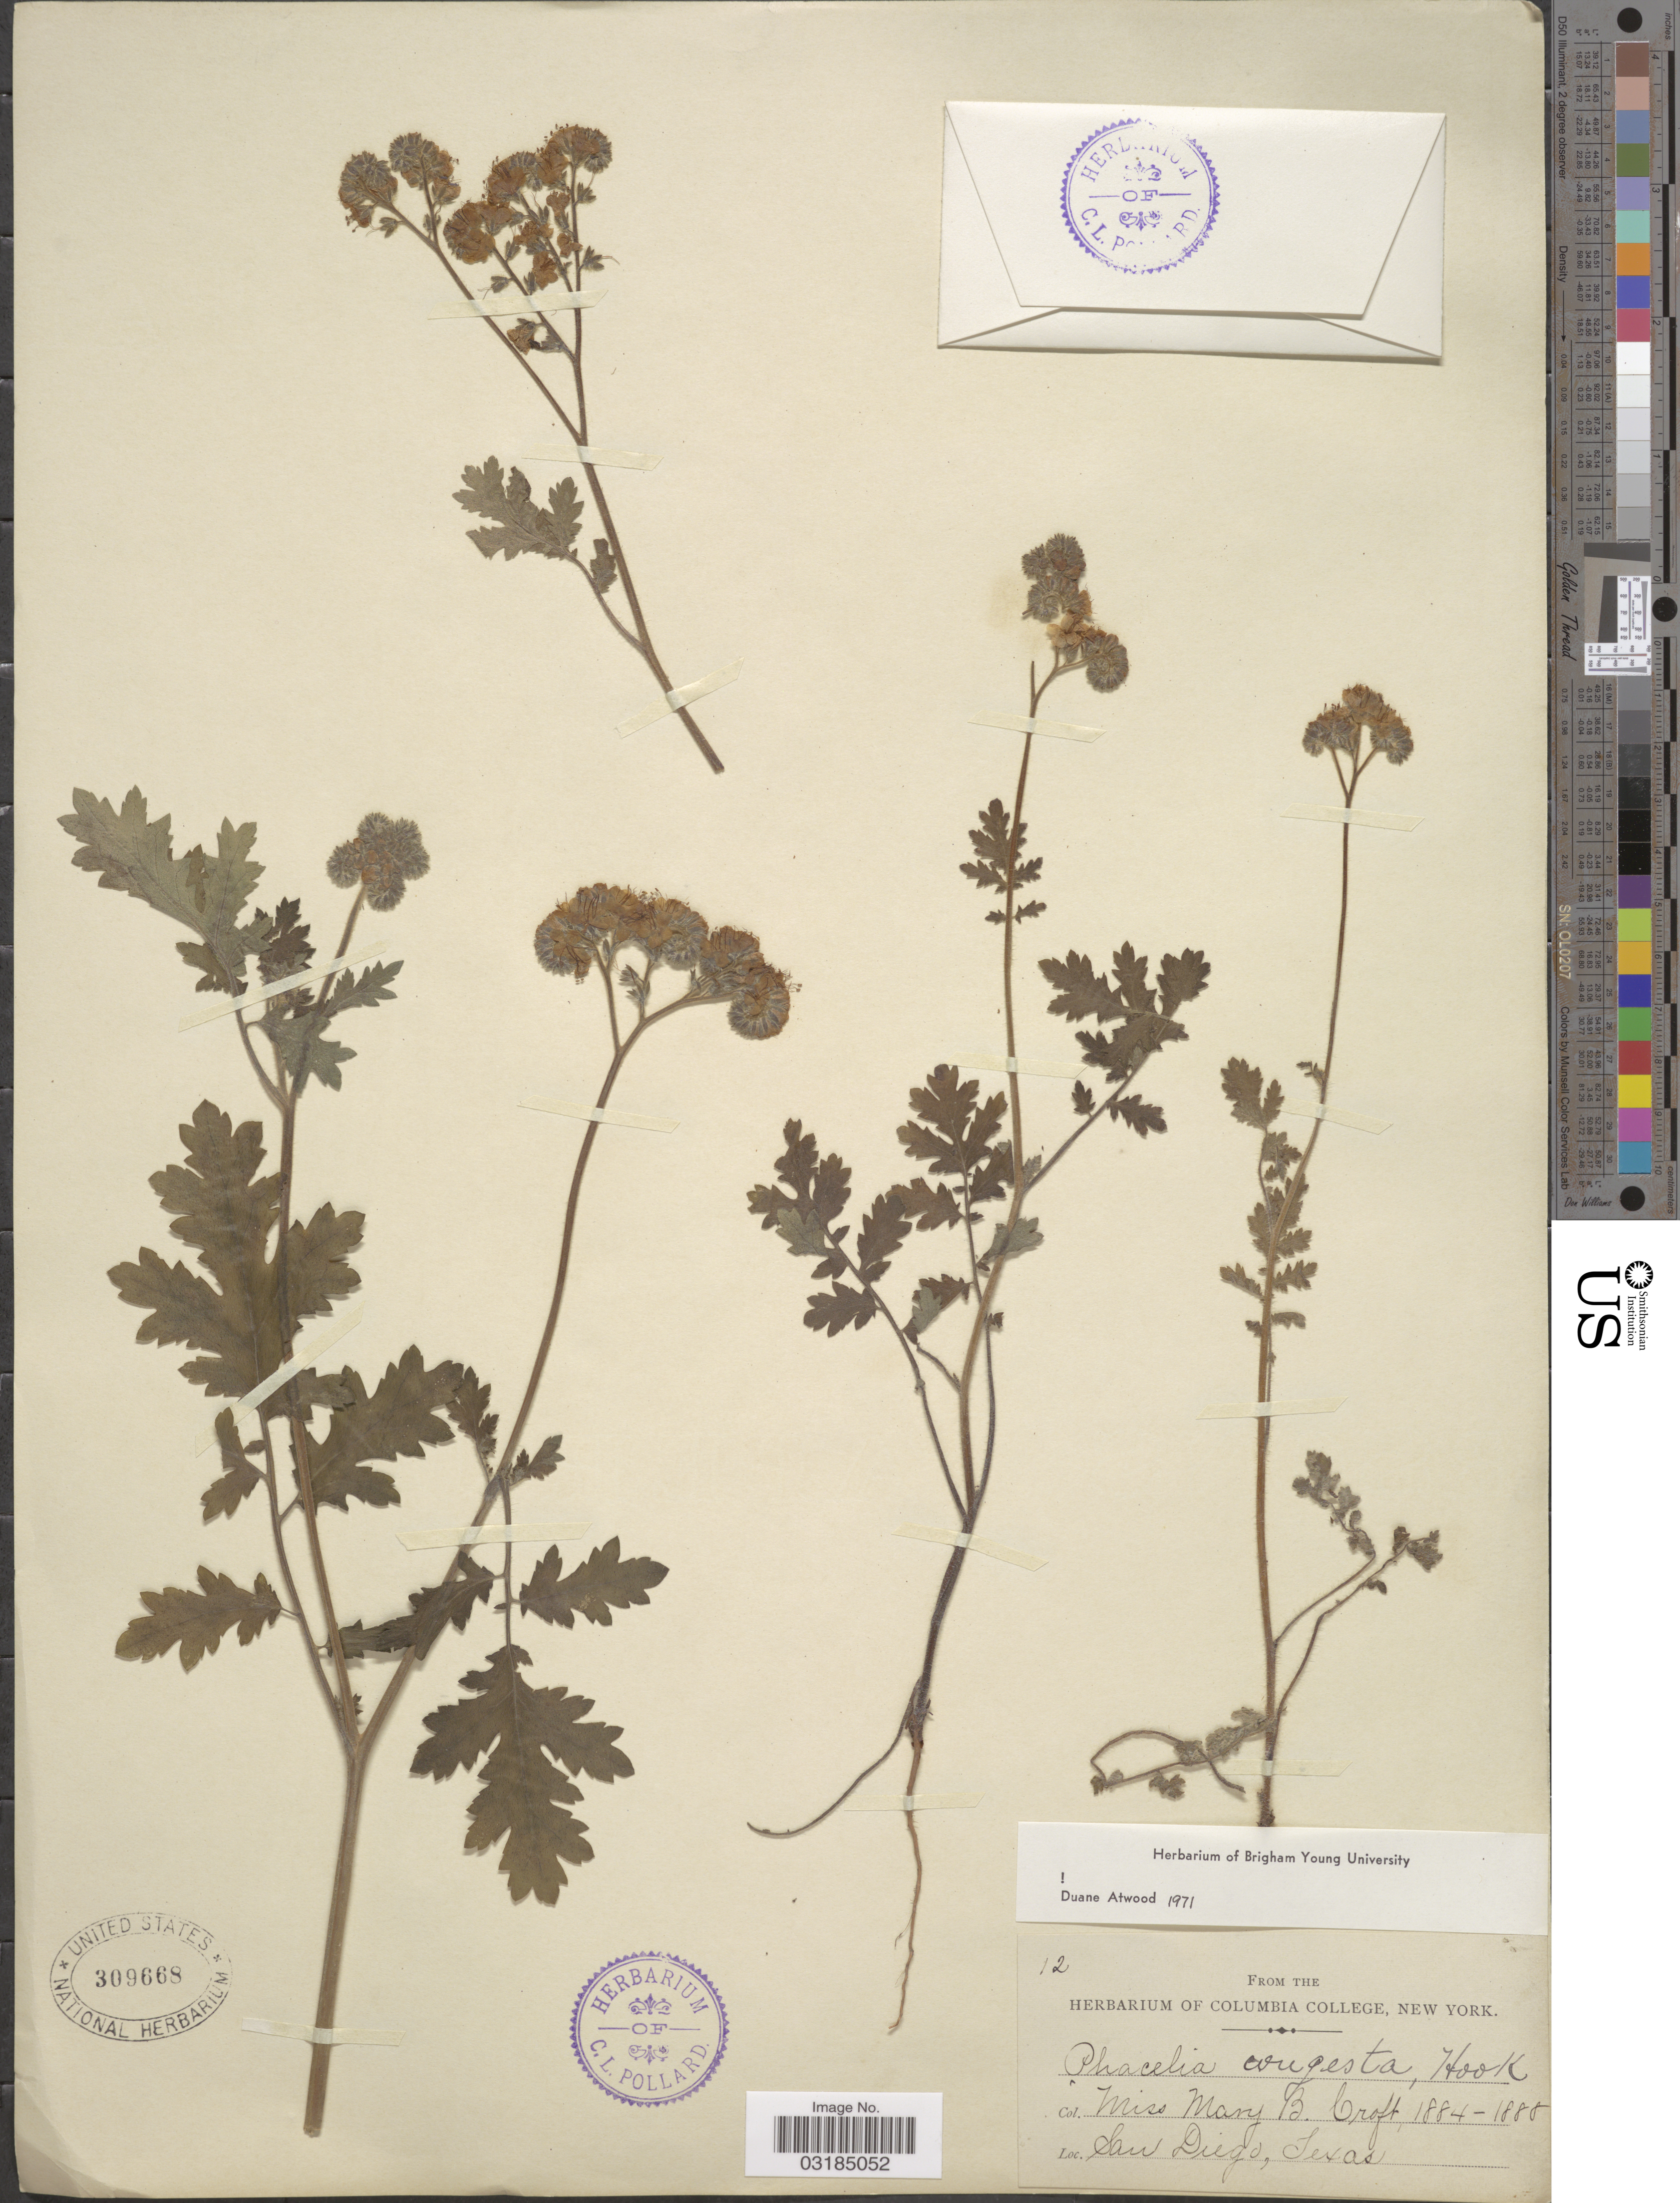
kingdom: Plantae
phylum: Tracheophyta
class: Magnoliopsida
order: Boraginales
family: Hydrophyllaceae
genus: Phacelia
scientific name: Phacelia congesta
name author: Hook.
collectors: M. Croft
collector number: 12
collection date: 1884/1888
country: United States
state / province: Texas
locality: San Diego.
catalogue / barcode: US 309668